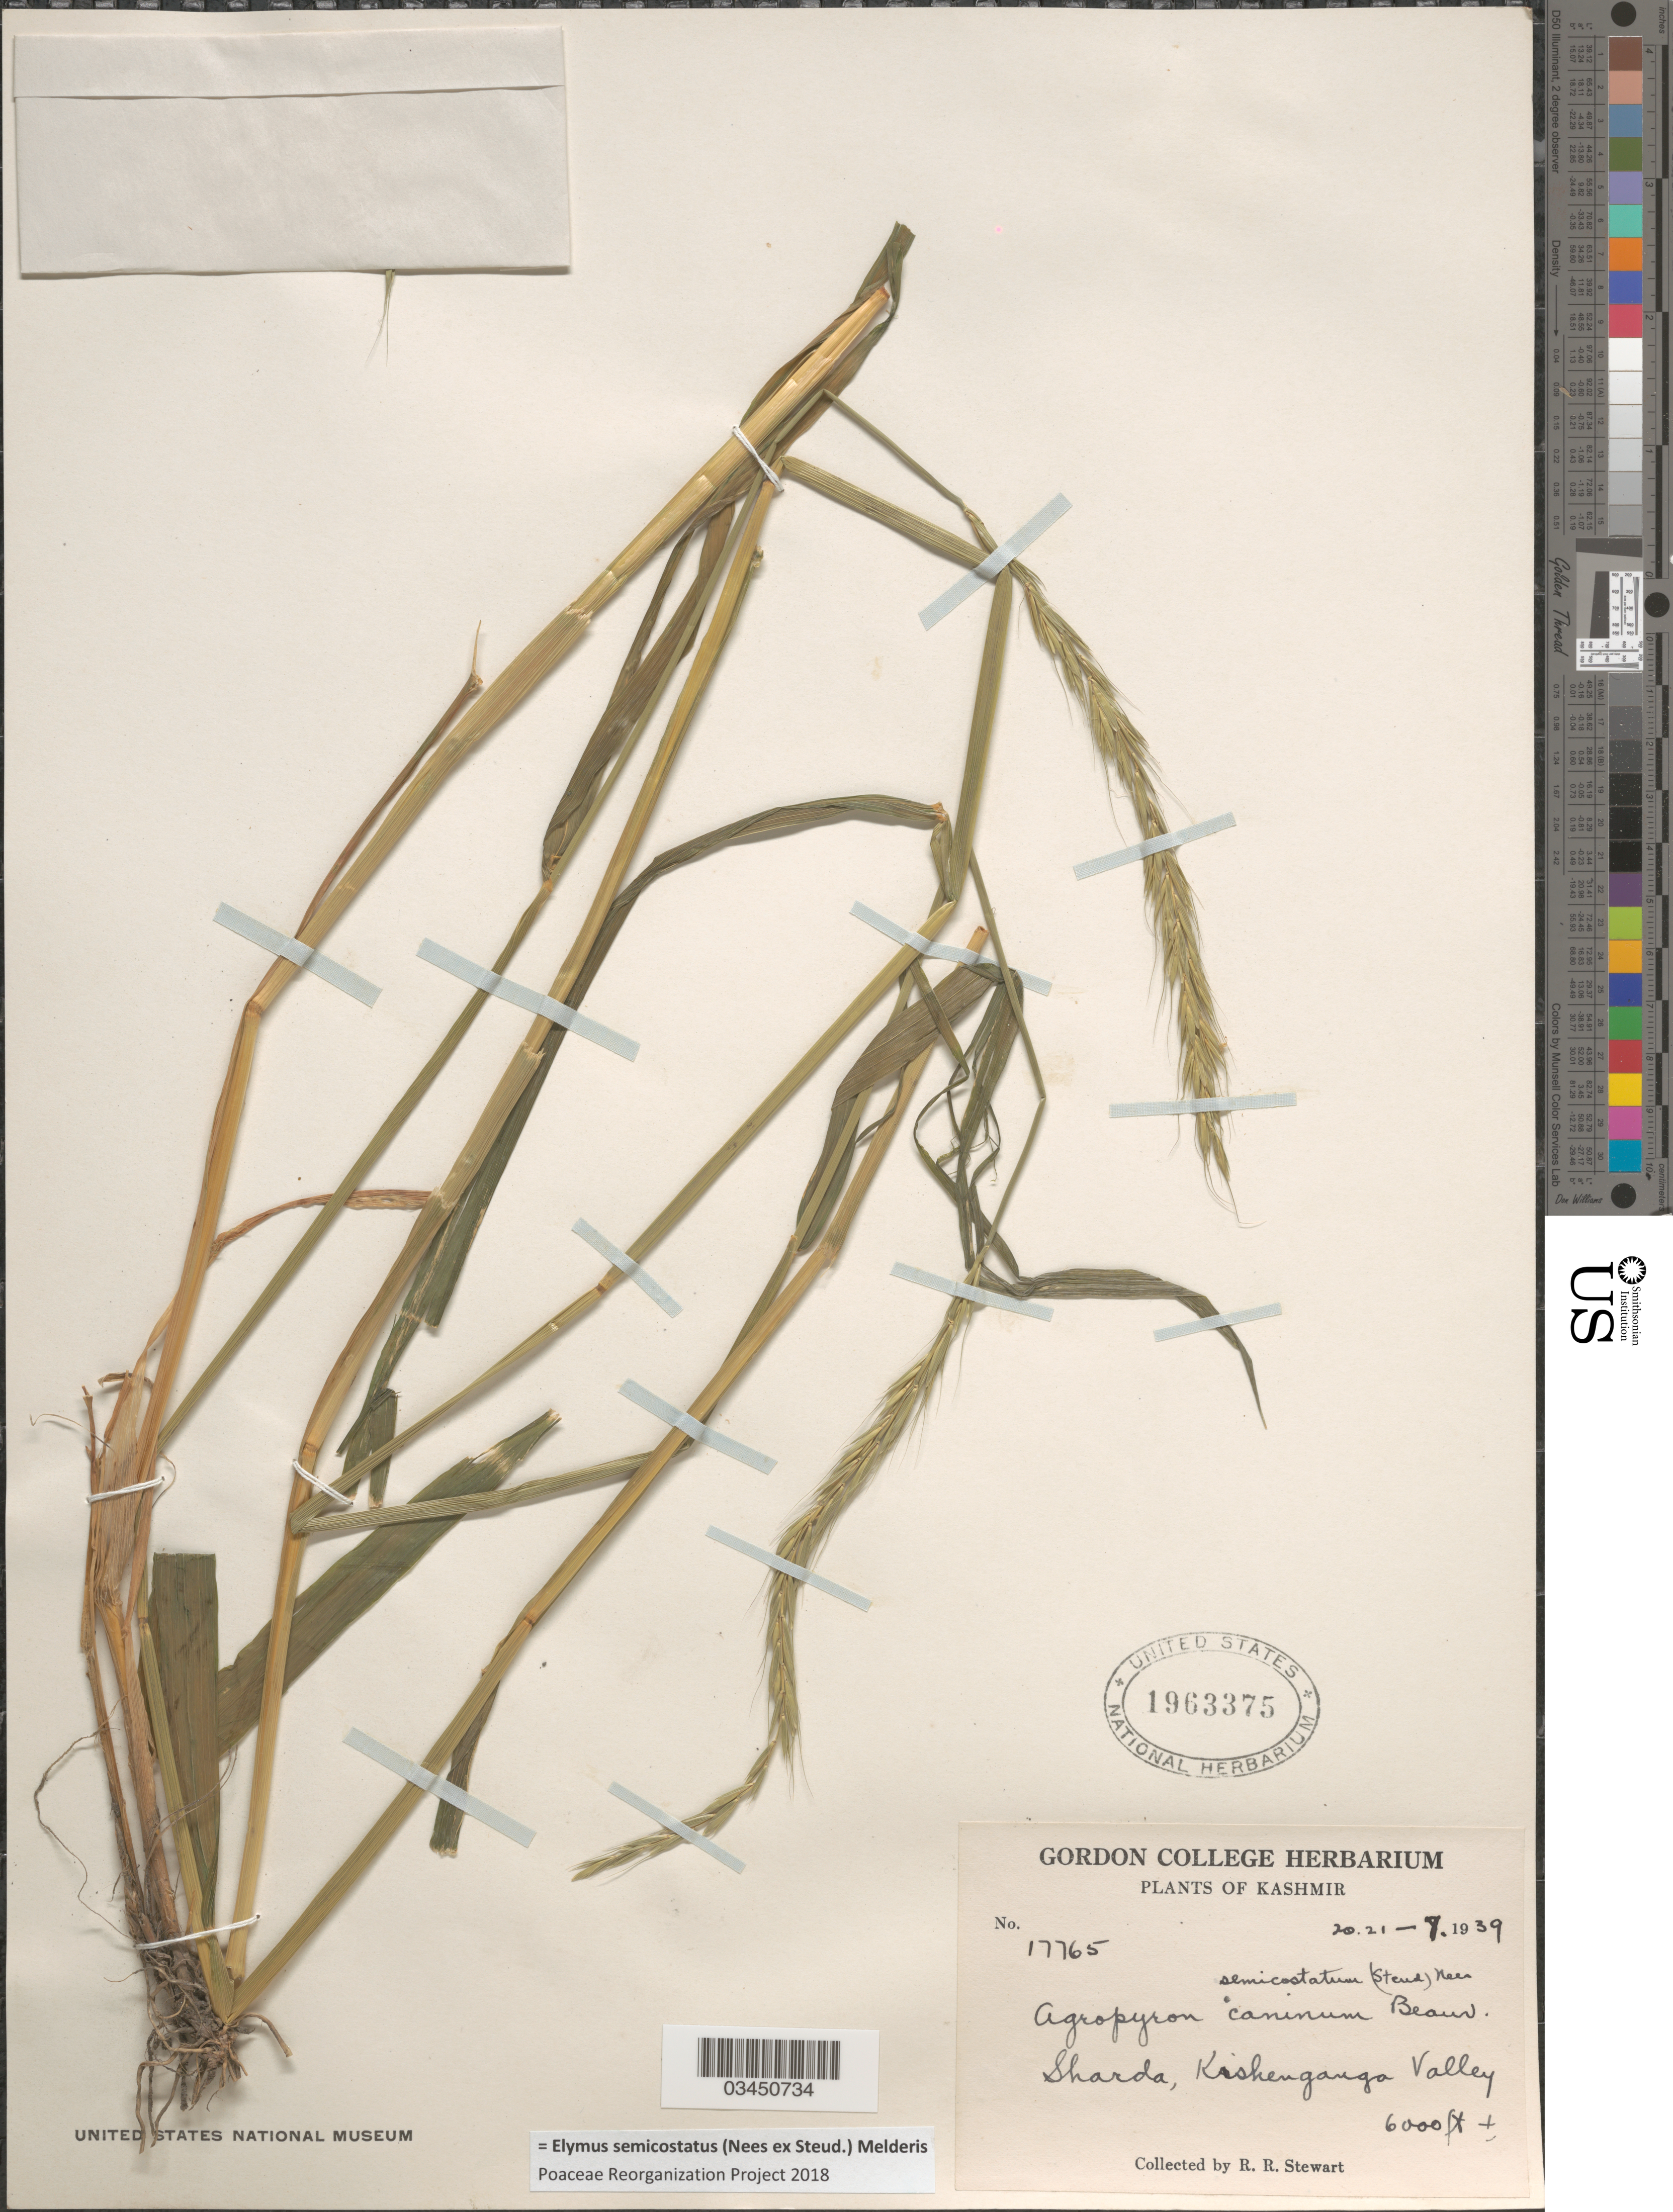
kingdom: Plantae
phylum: Tracheophyta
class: Liliopsida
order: Poales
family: Poaceae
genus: Elymus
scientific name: Elymus semicostatus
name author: (Nees ex Steud.) Melderis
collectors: R. Stewart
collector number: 17765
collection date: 1939-07-20/1939-07-21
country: India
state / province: Jammu and Kashmir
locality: Kashmir. Sharda, Kishenganga Valley.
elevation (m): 1829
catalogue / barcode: US 1963375